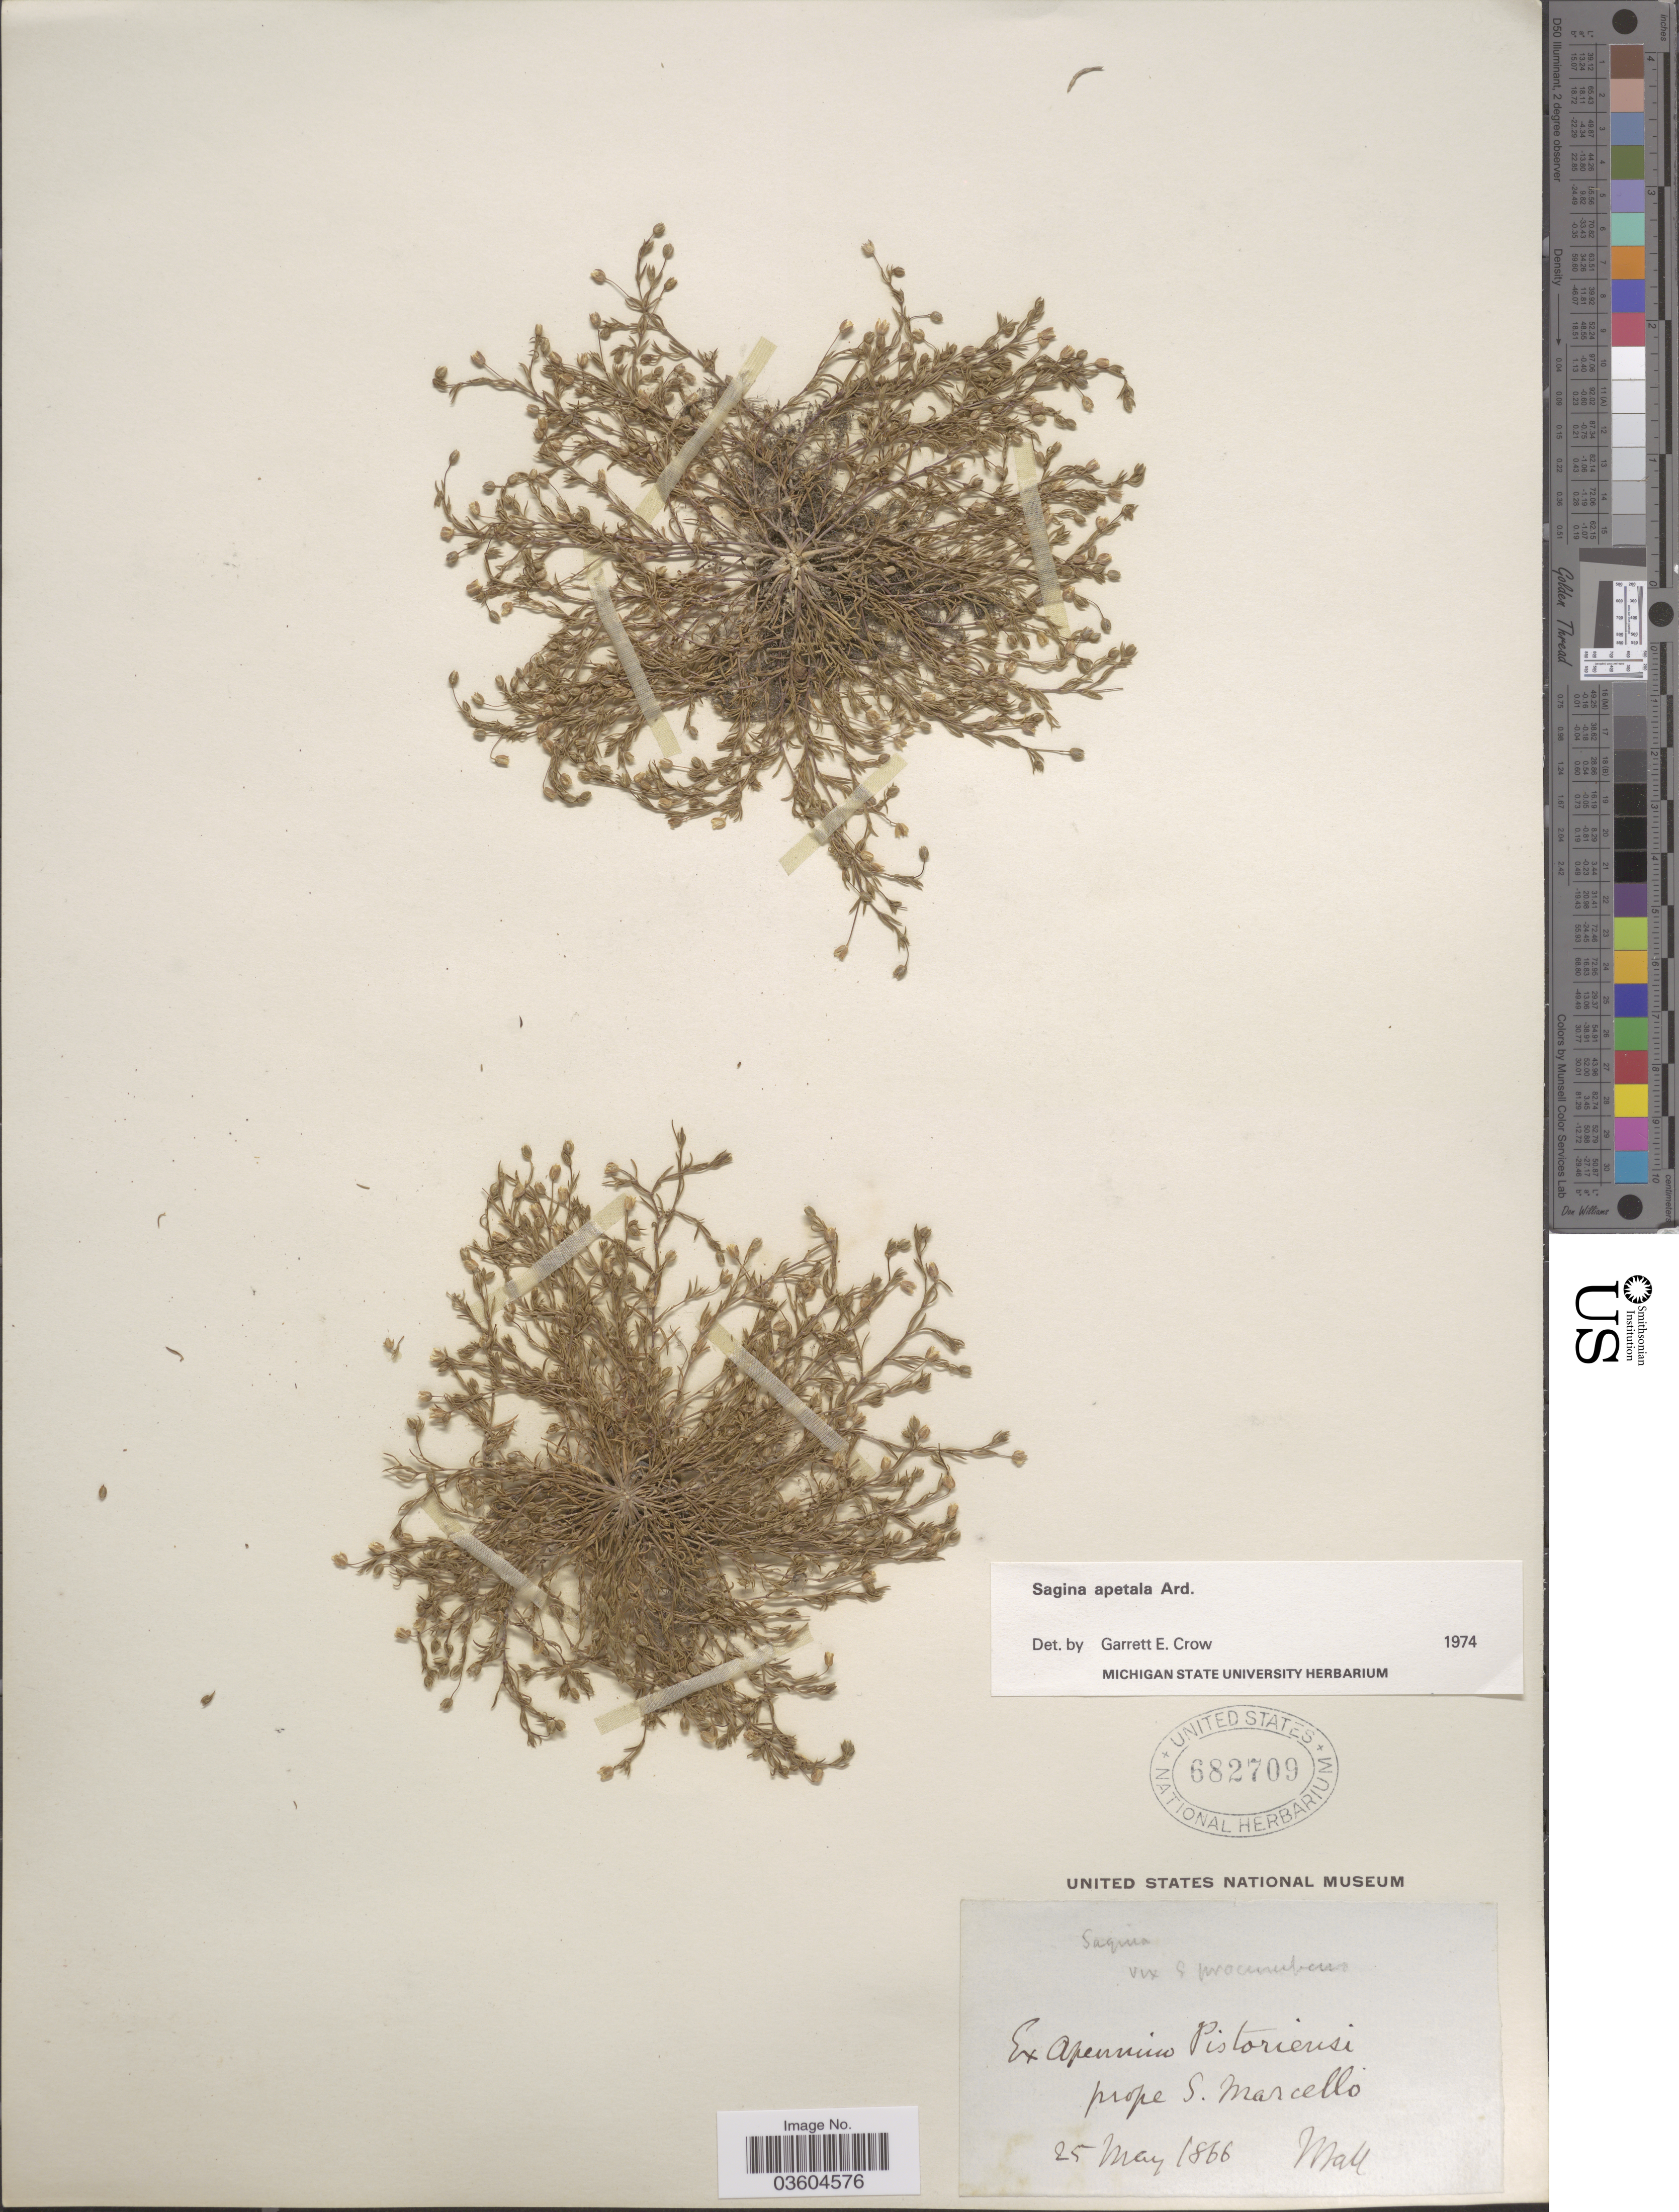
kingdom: Plantae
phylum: Tracheophyta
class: Magnoliopsida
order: Caryophyllales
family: Caryophyllaceae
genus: Sagina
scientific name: Sagina apetala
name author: Ard.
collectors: J. Ball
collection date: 1866-05-25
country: Italy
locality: Ex Apennium Pistorierise prope S. Marcello.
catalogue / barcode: US 682709